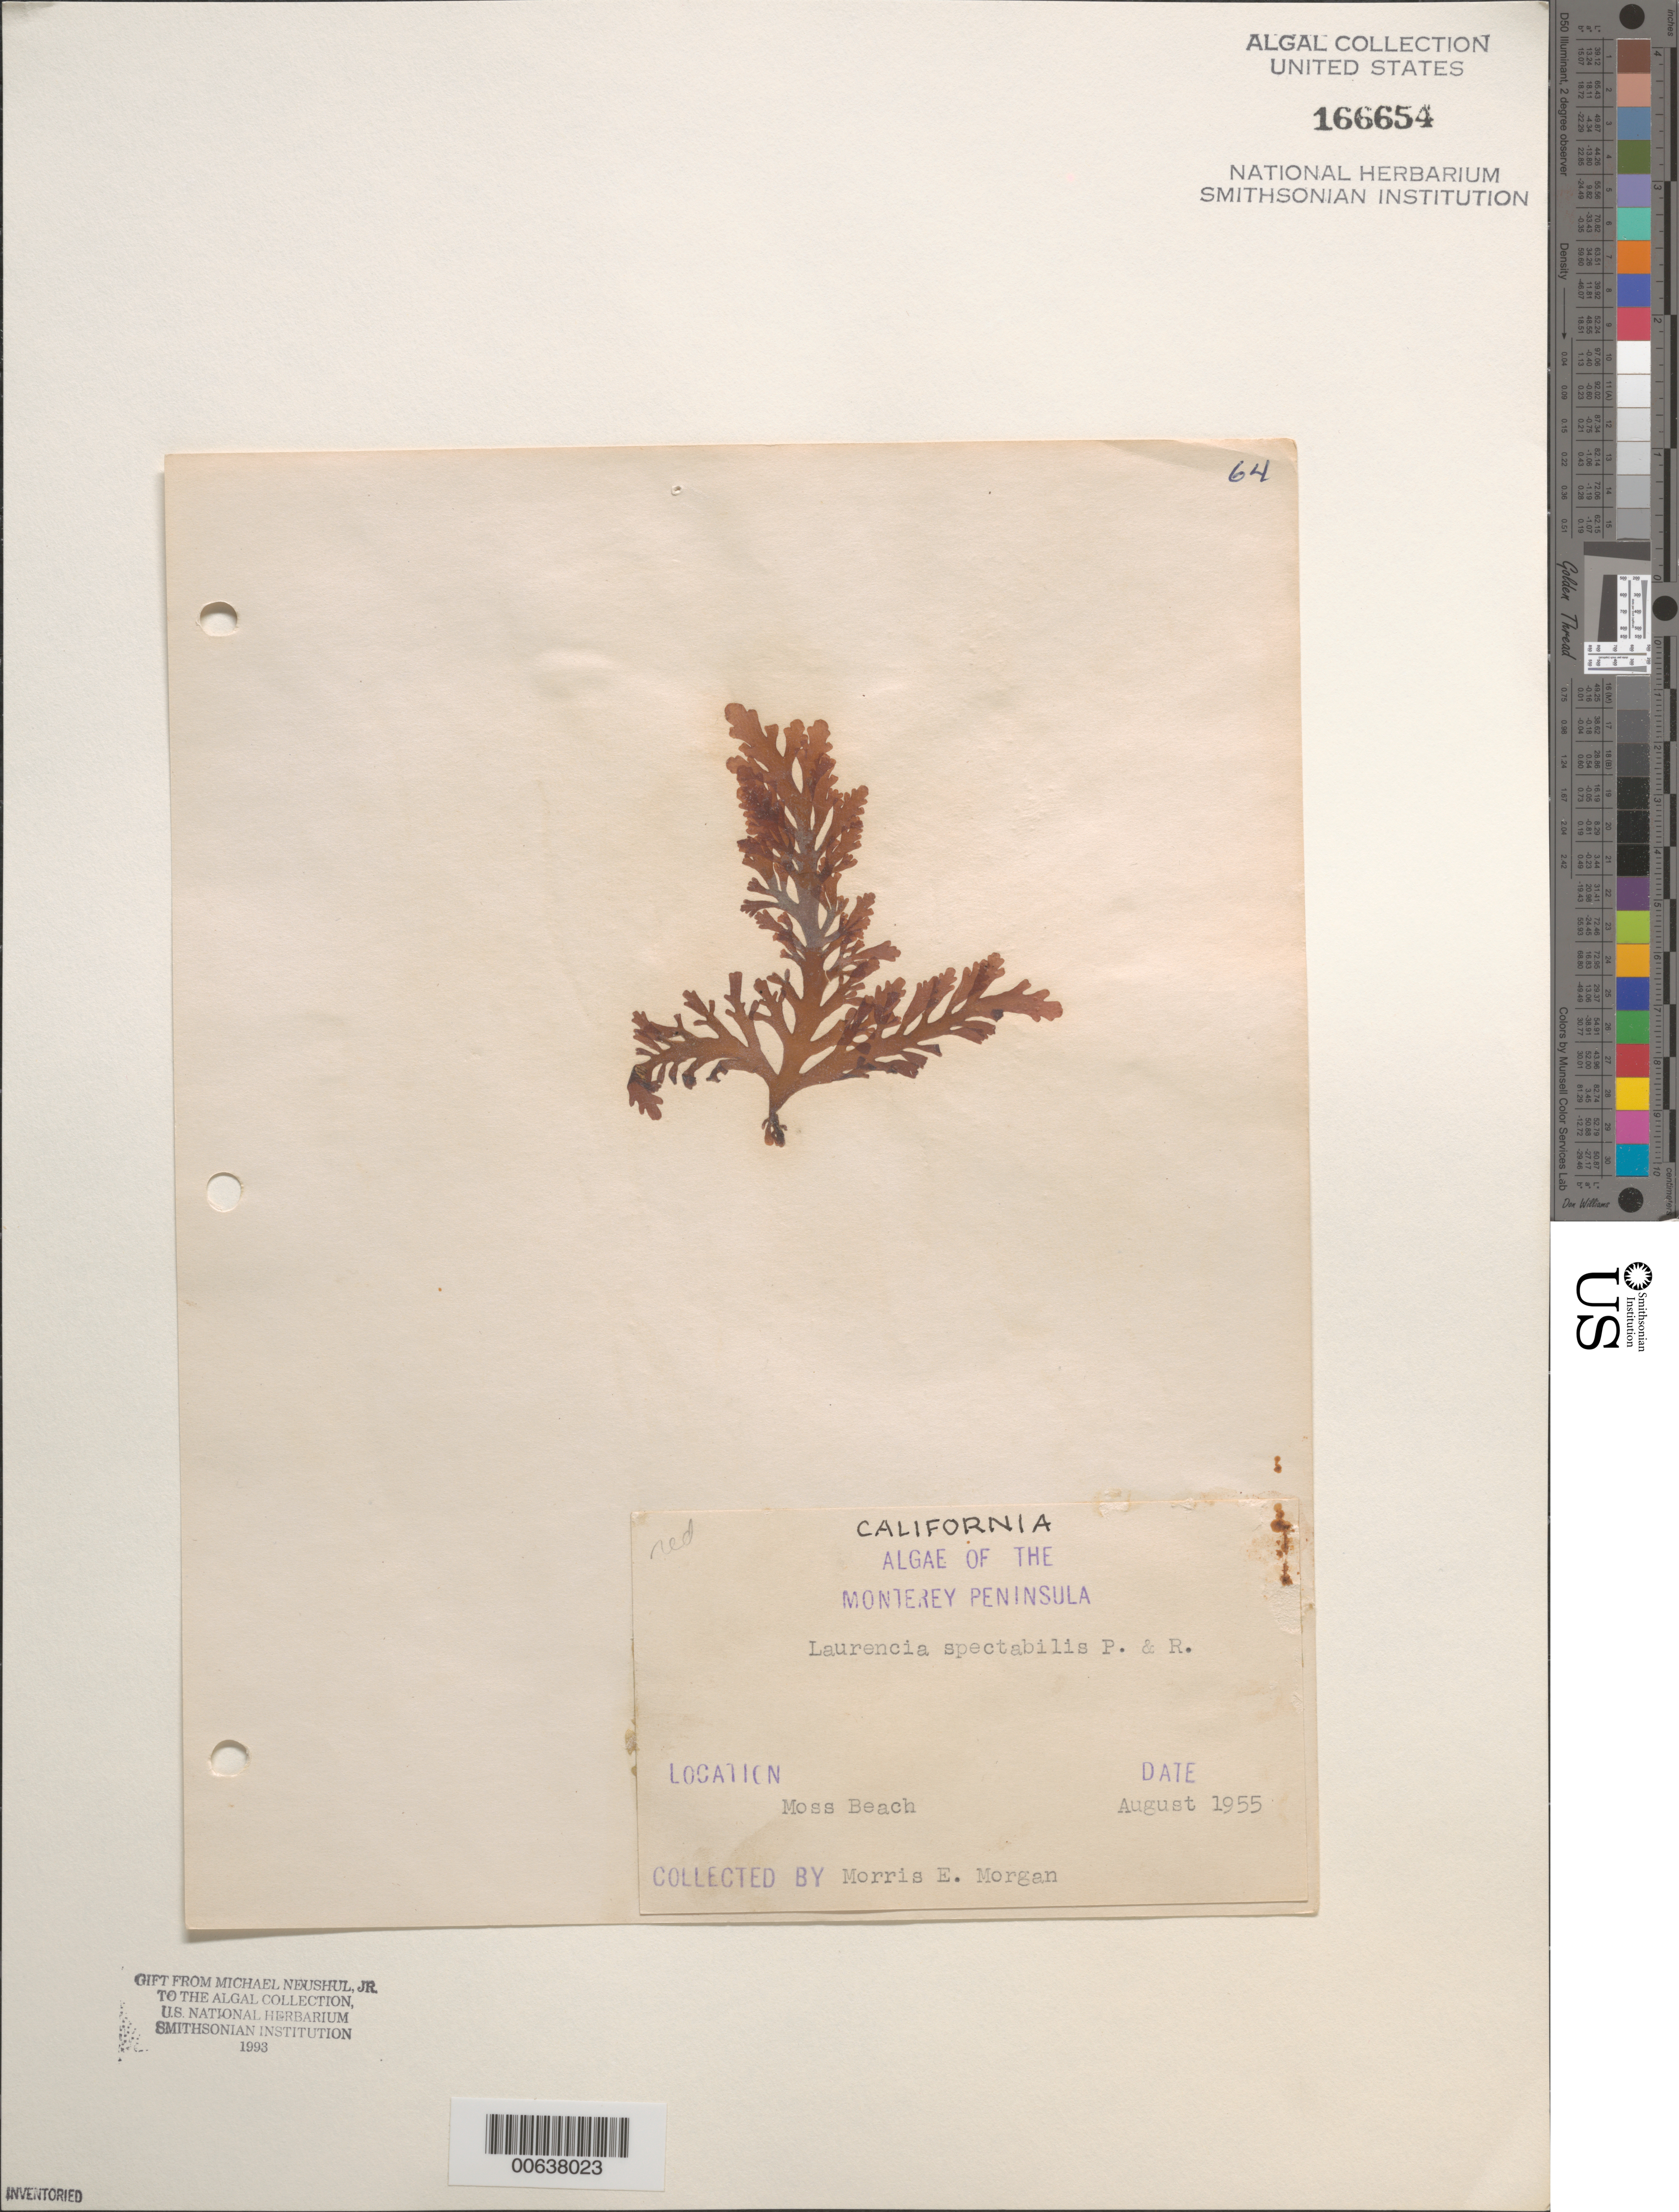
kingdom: Plantae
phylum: Rhodophyta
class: Florideophyceae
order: Ceramiales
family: Rhodomelaceae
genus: Osmundea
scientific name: Osmundea spectabilis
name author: (Postels & Rupr.) K.W. Nam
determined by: Algae name updating Project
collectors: M. Morgan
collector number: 64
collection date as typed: Aug 1955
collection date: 1955-08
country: United States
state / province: California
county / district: Monterey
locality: Moss Beach, Monterey Peninsula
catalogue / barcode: US 166654